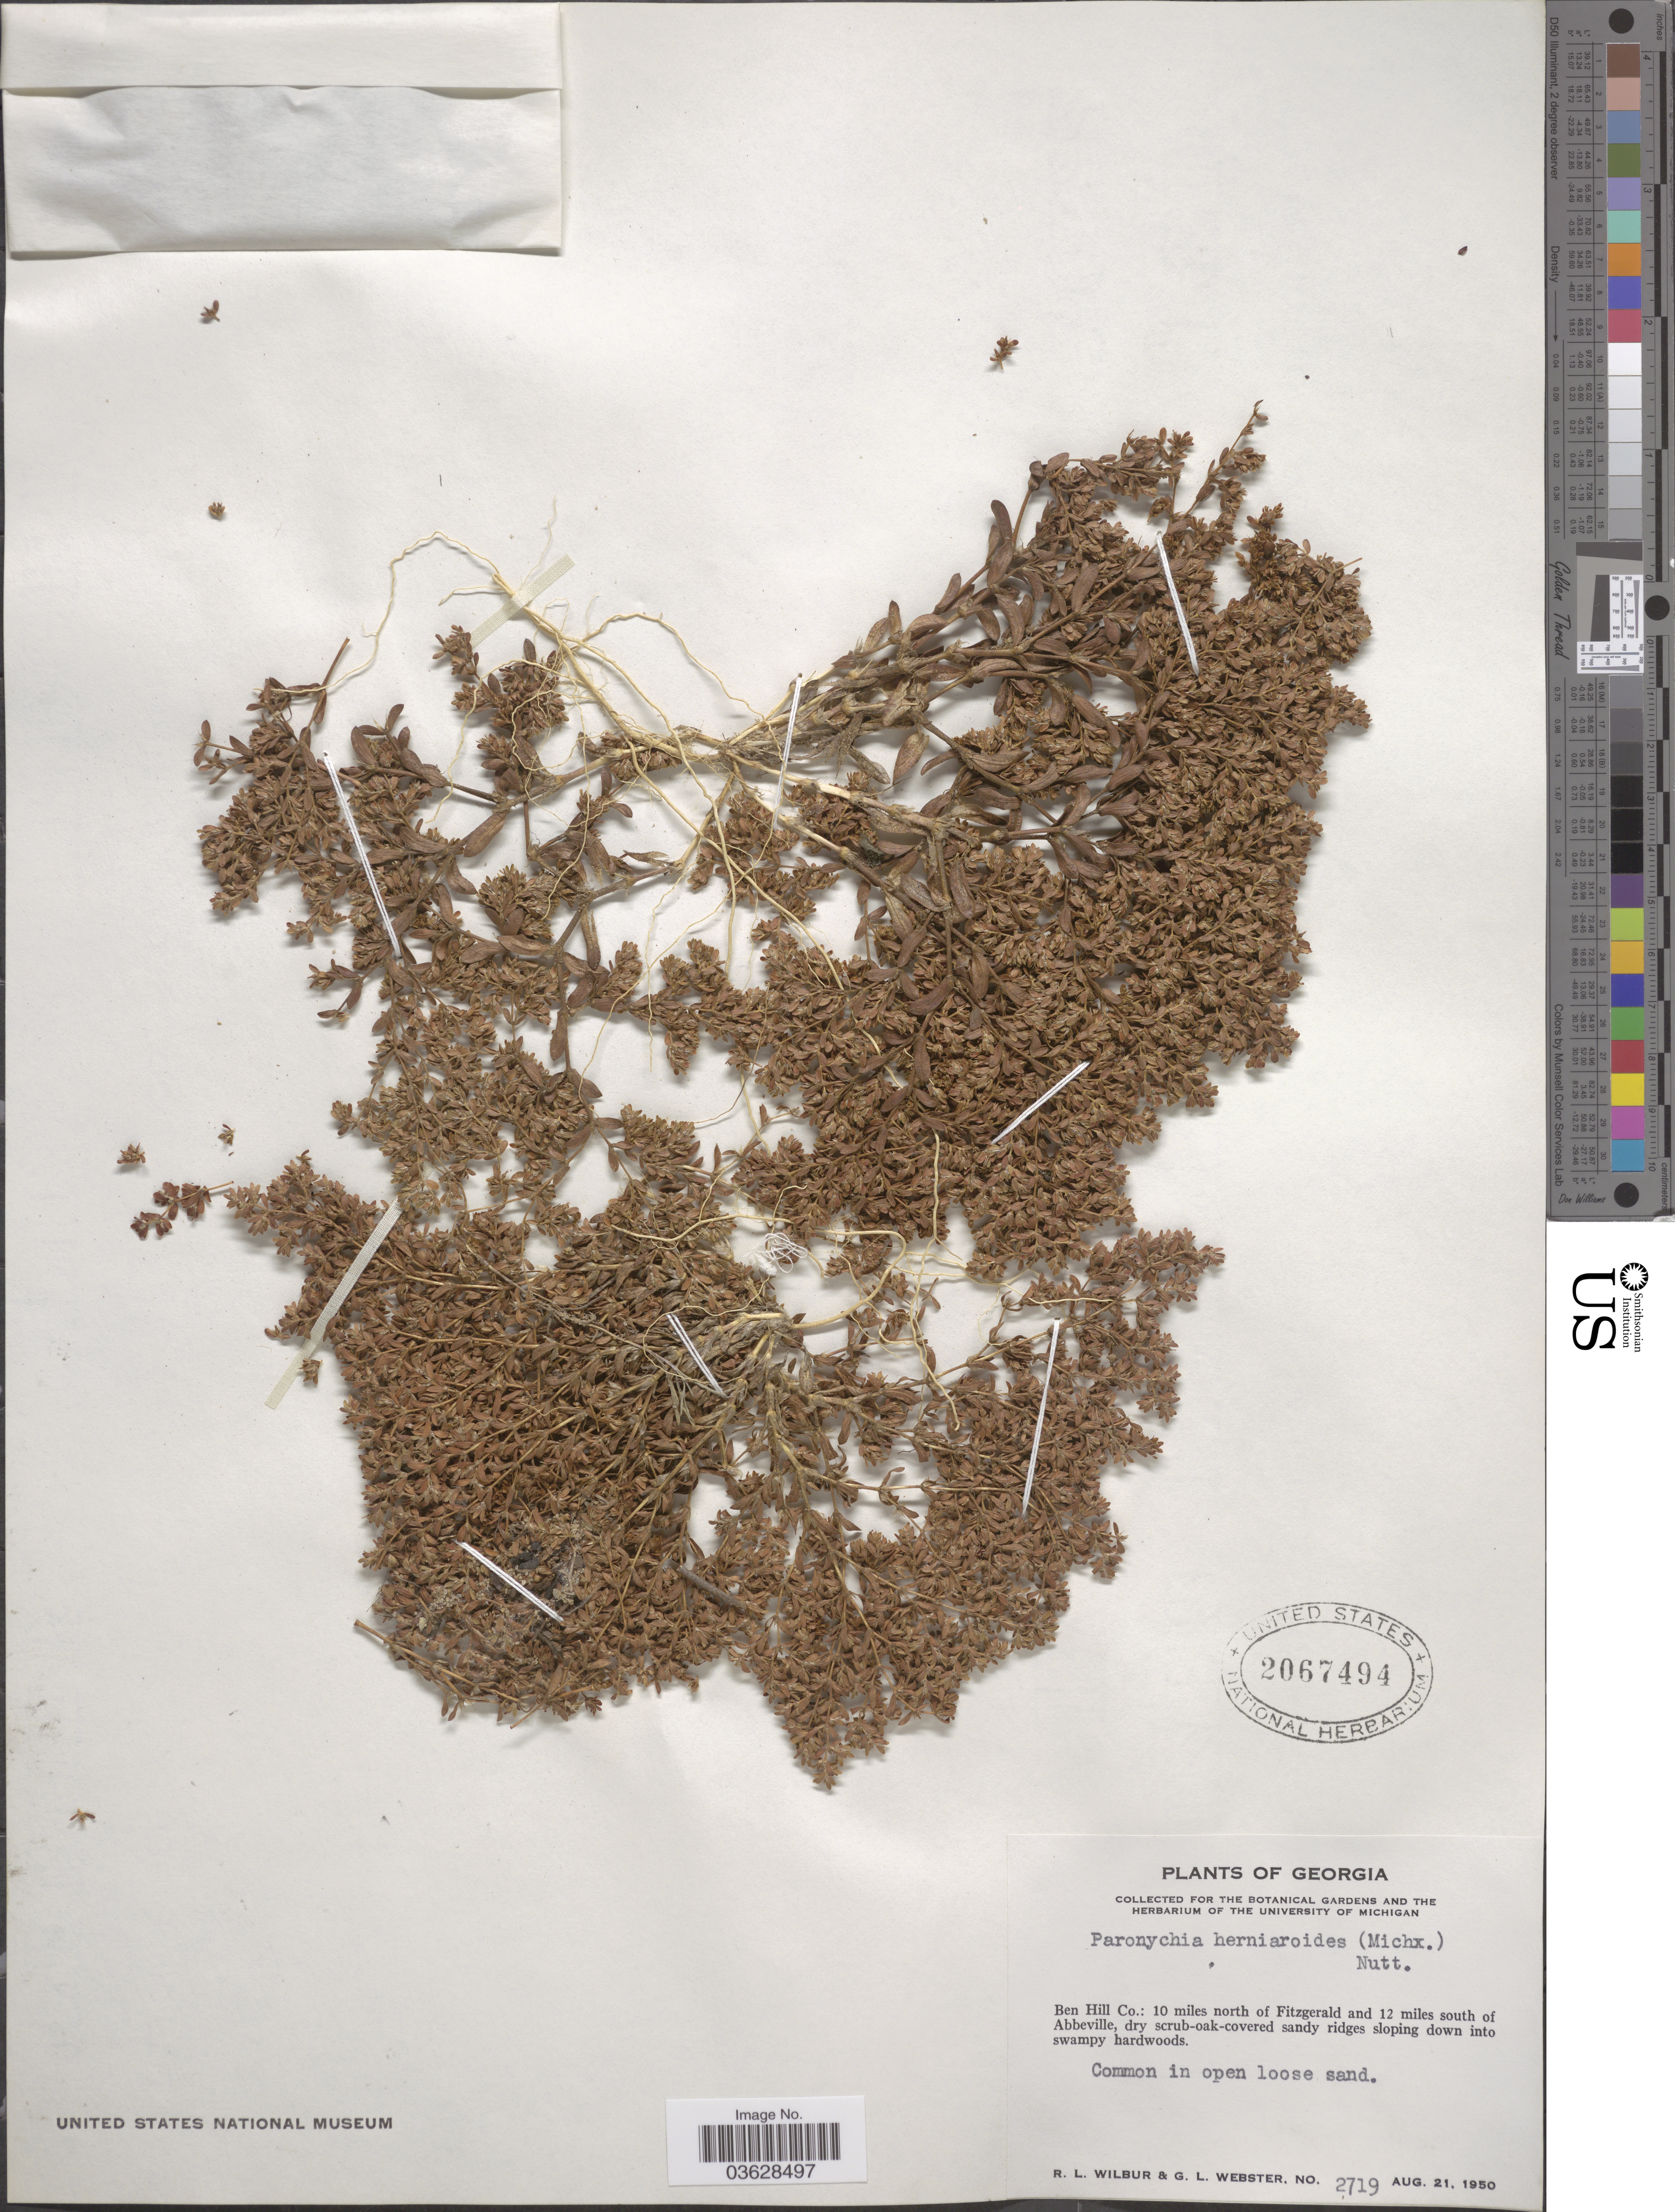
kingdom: Plantae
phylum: Tracheophyta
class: Magnoliopsida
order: Caryophyllales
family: Caryophyllaceae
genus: Paronychia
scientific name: Paronychia herniarioides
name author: (Michx.) Nutt.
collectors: R. L. Wilbur & G. L. Webster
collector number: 2719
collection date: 1950-08-21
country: United States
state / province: Georgia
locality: Ben Hill Co.: 10 miles north of Fitzgerald and 12 miles south of Abbeville.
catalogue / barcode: US 2067494